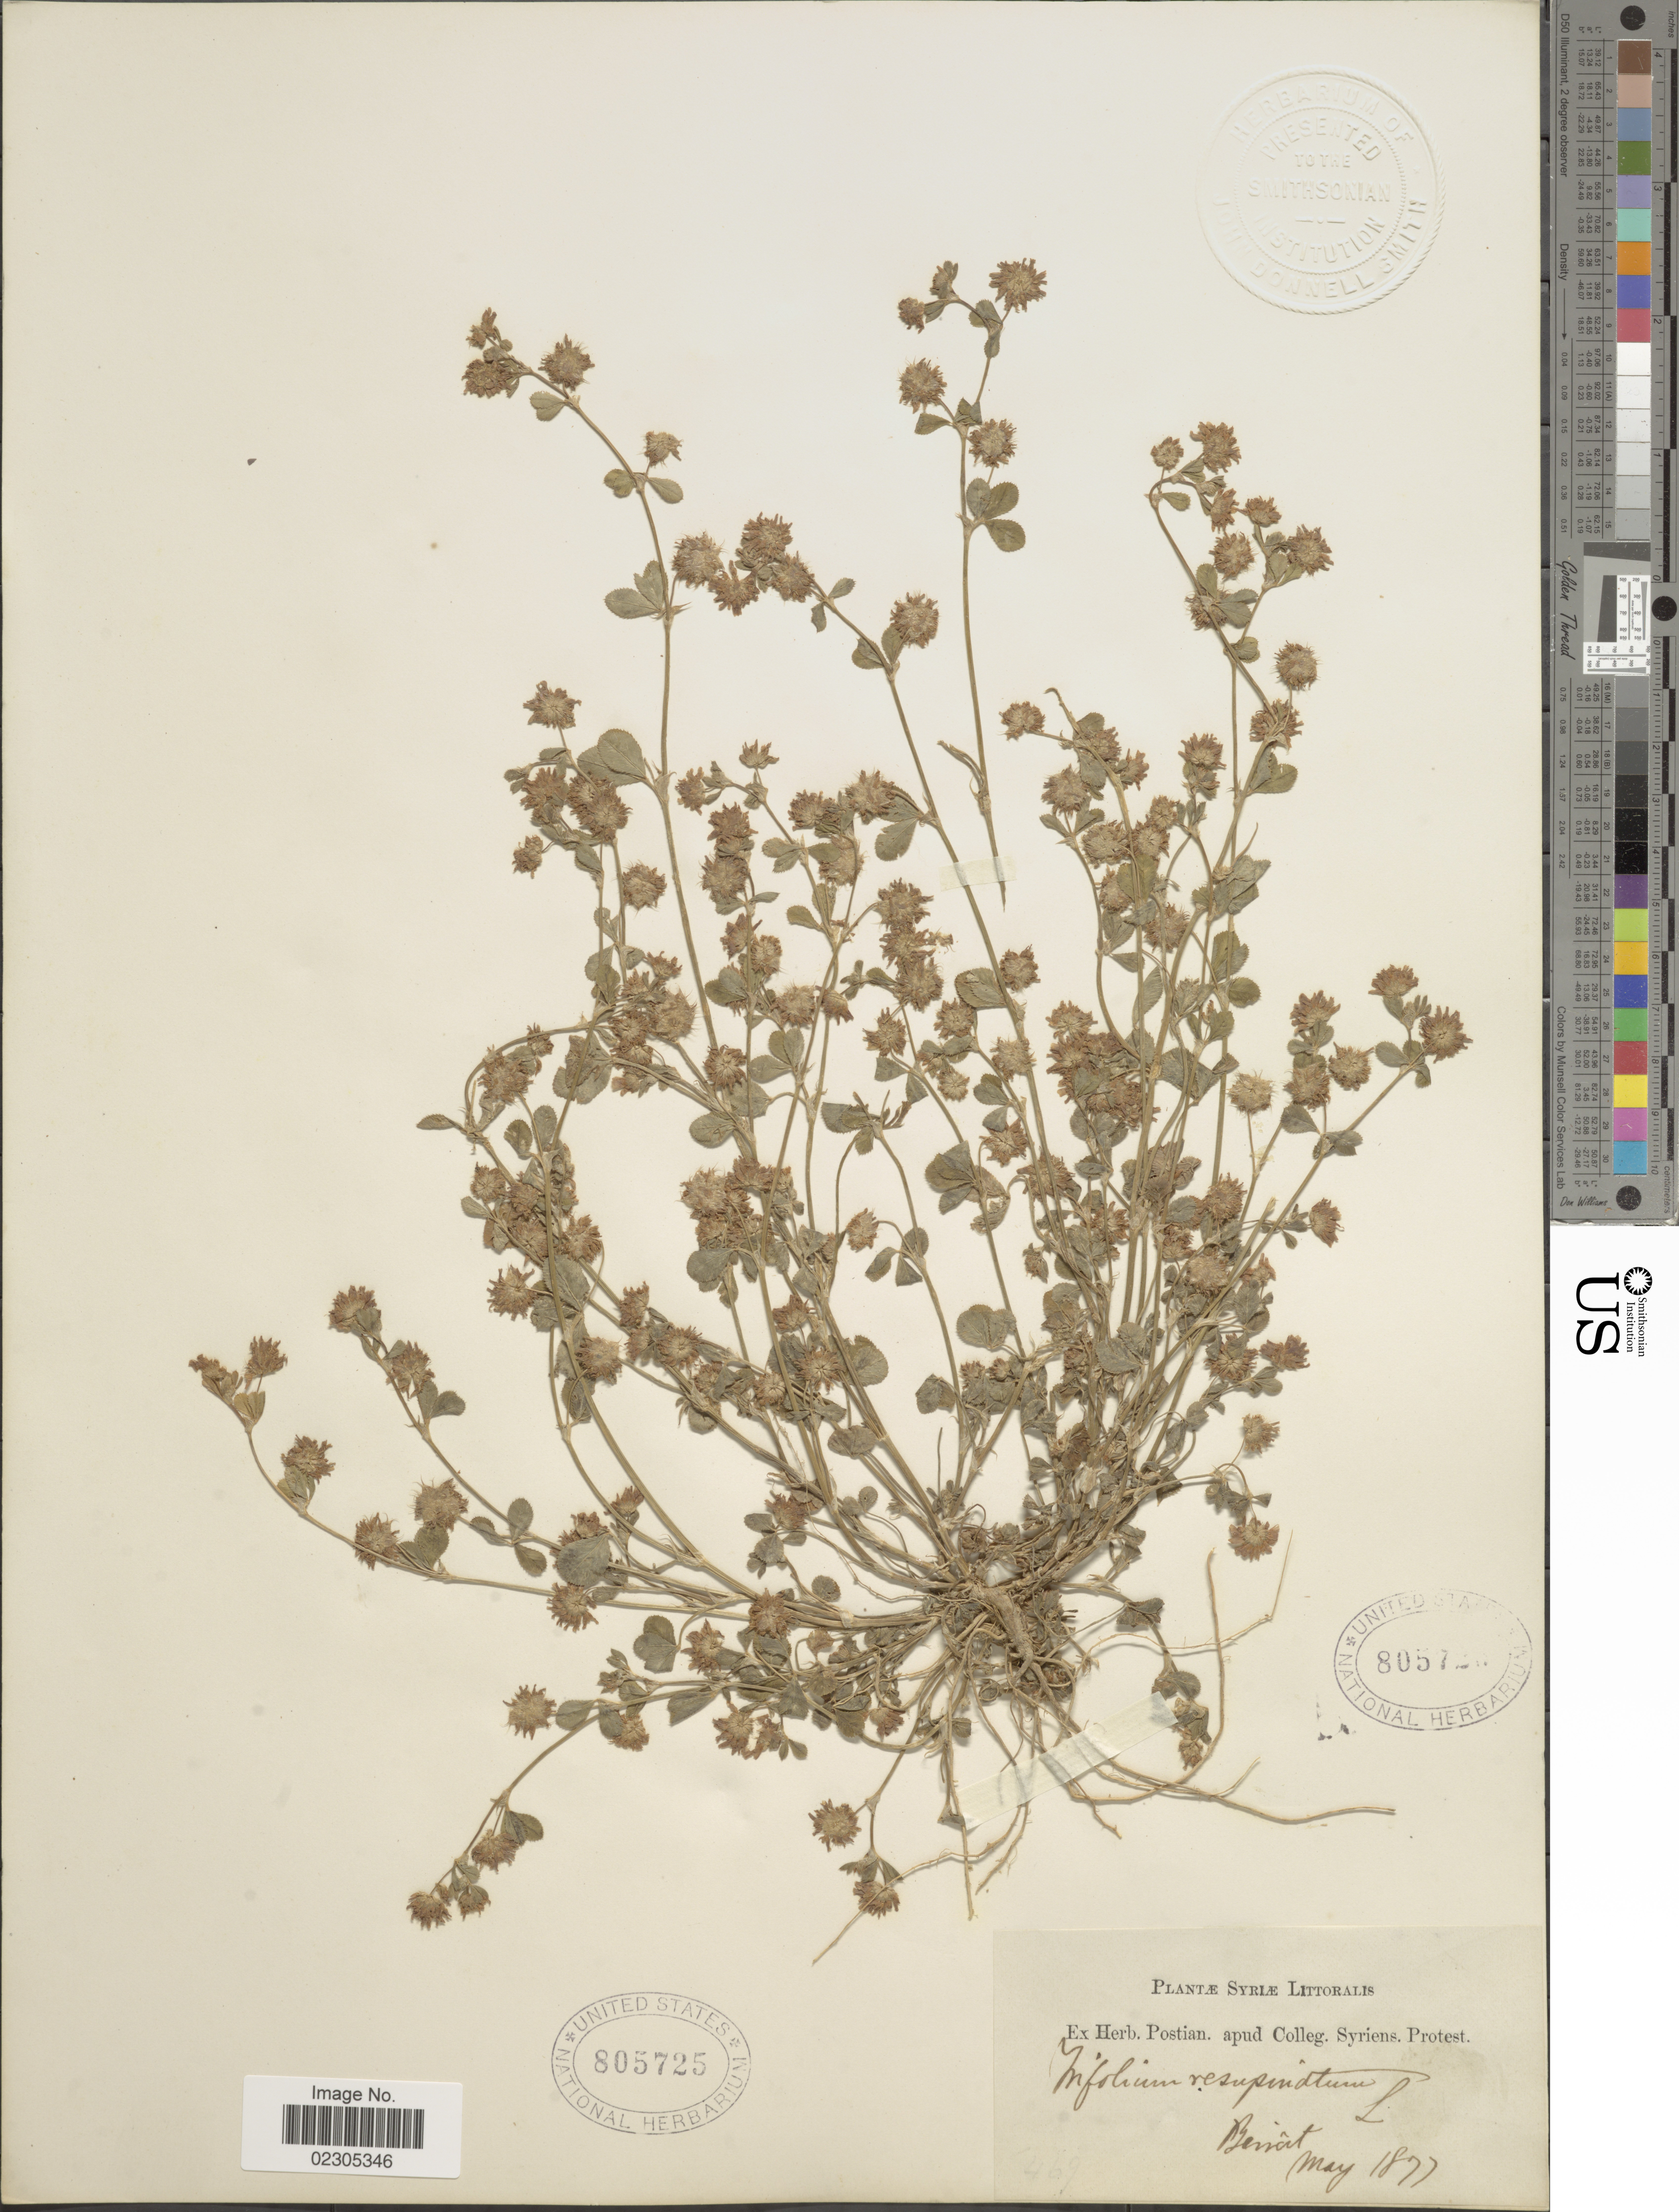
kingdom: Plantae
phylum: Tracheophyta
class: Magnoliopsida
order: Fabales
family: Fabaceae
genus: Trifolium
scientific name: Trifolium resupinatum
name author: L.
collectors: ex herb. Postian. apud Colleg. Syriens. Protest. USE "Fannie P. A. Shepard" (10308853) AS PRIMARY COLLECTOR INSTEAD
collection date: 1877-05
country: Syria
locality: Benat [interpreted]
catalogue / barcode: US 805725